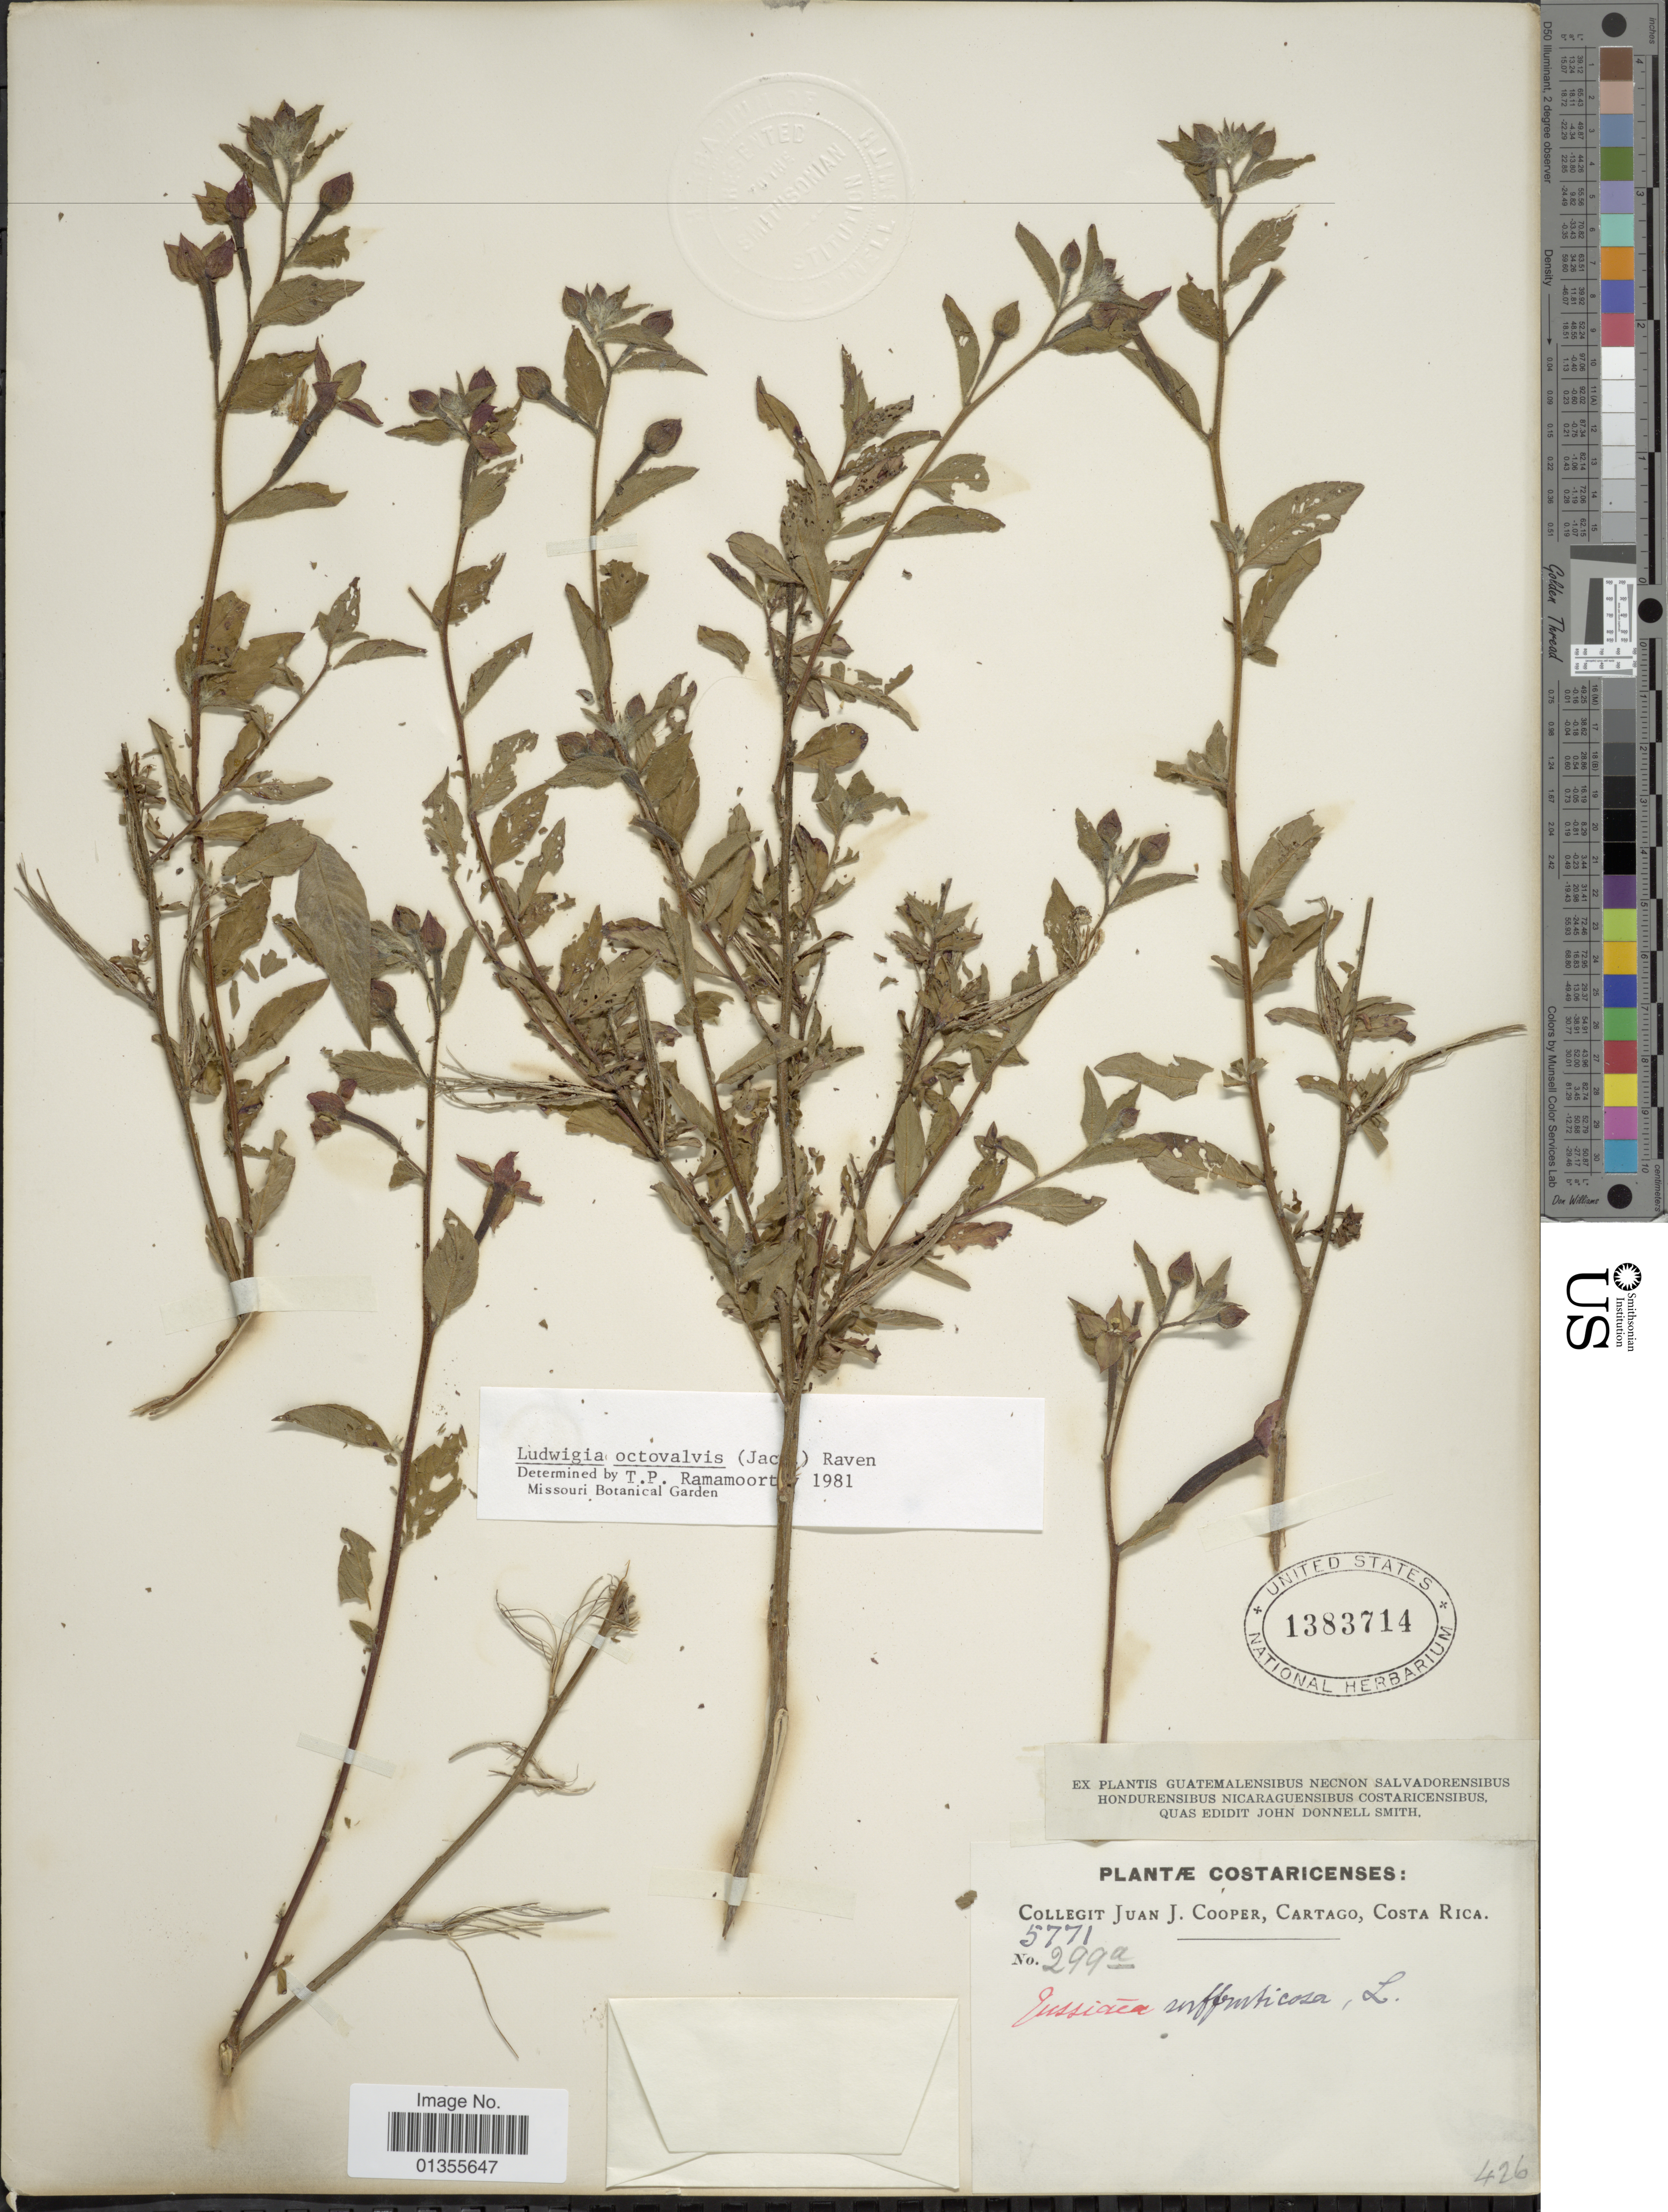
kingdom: Plantae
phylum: Tracheophyta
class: Magnoliopsida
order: Myrtales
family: Onagraceae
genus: Ludwigia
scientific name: Ludwigia octovalvis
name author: (Jacq.) P.H. Raven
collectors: J. J. Cooper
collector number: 299a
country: Costa Rica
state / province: Cartago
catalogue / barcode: US 1383714